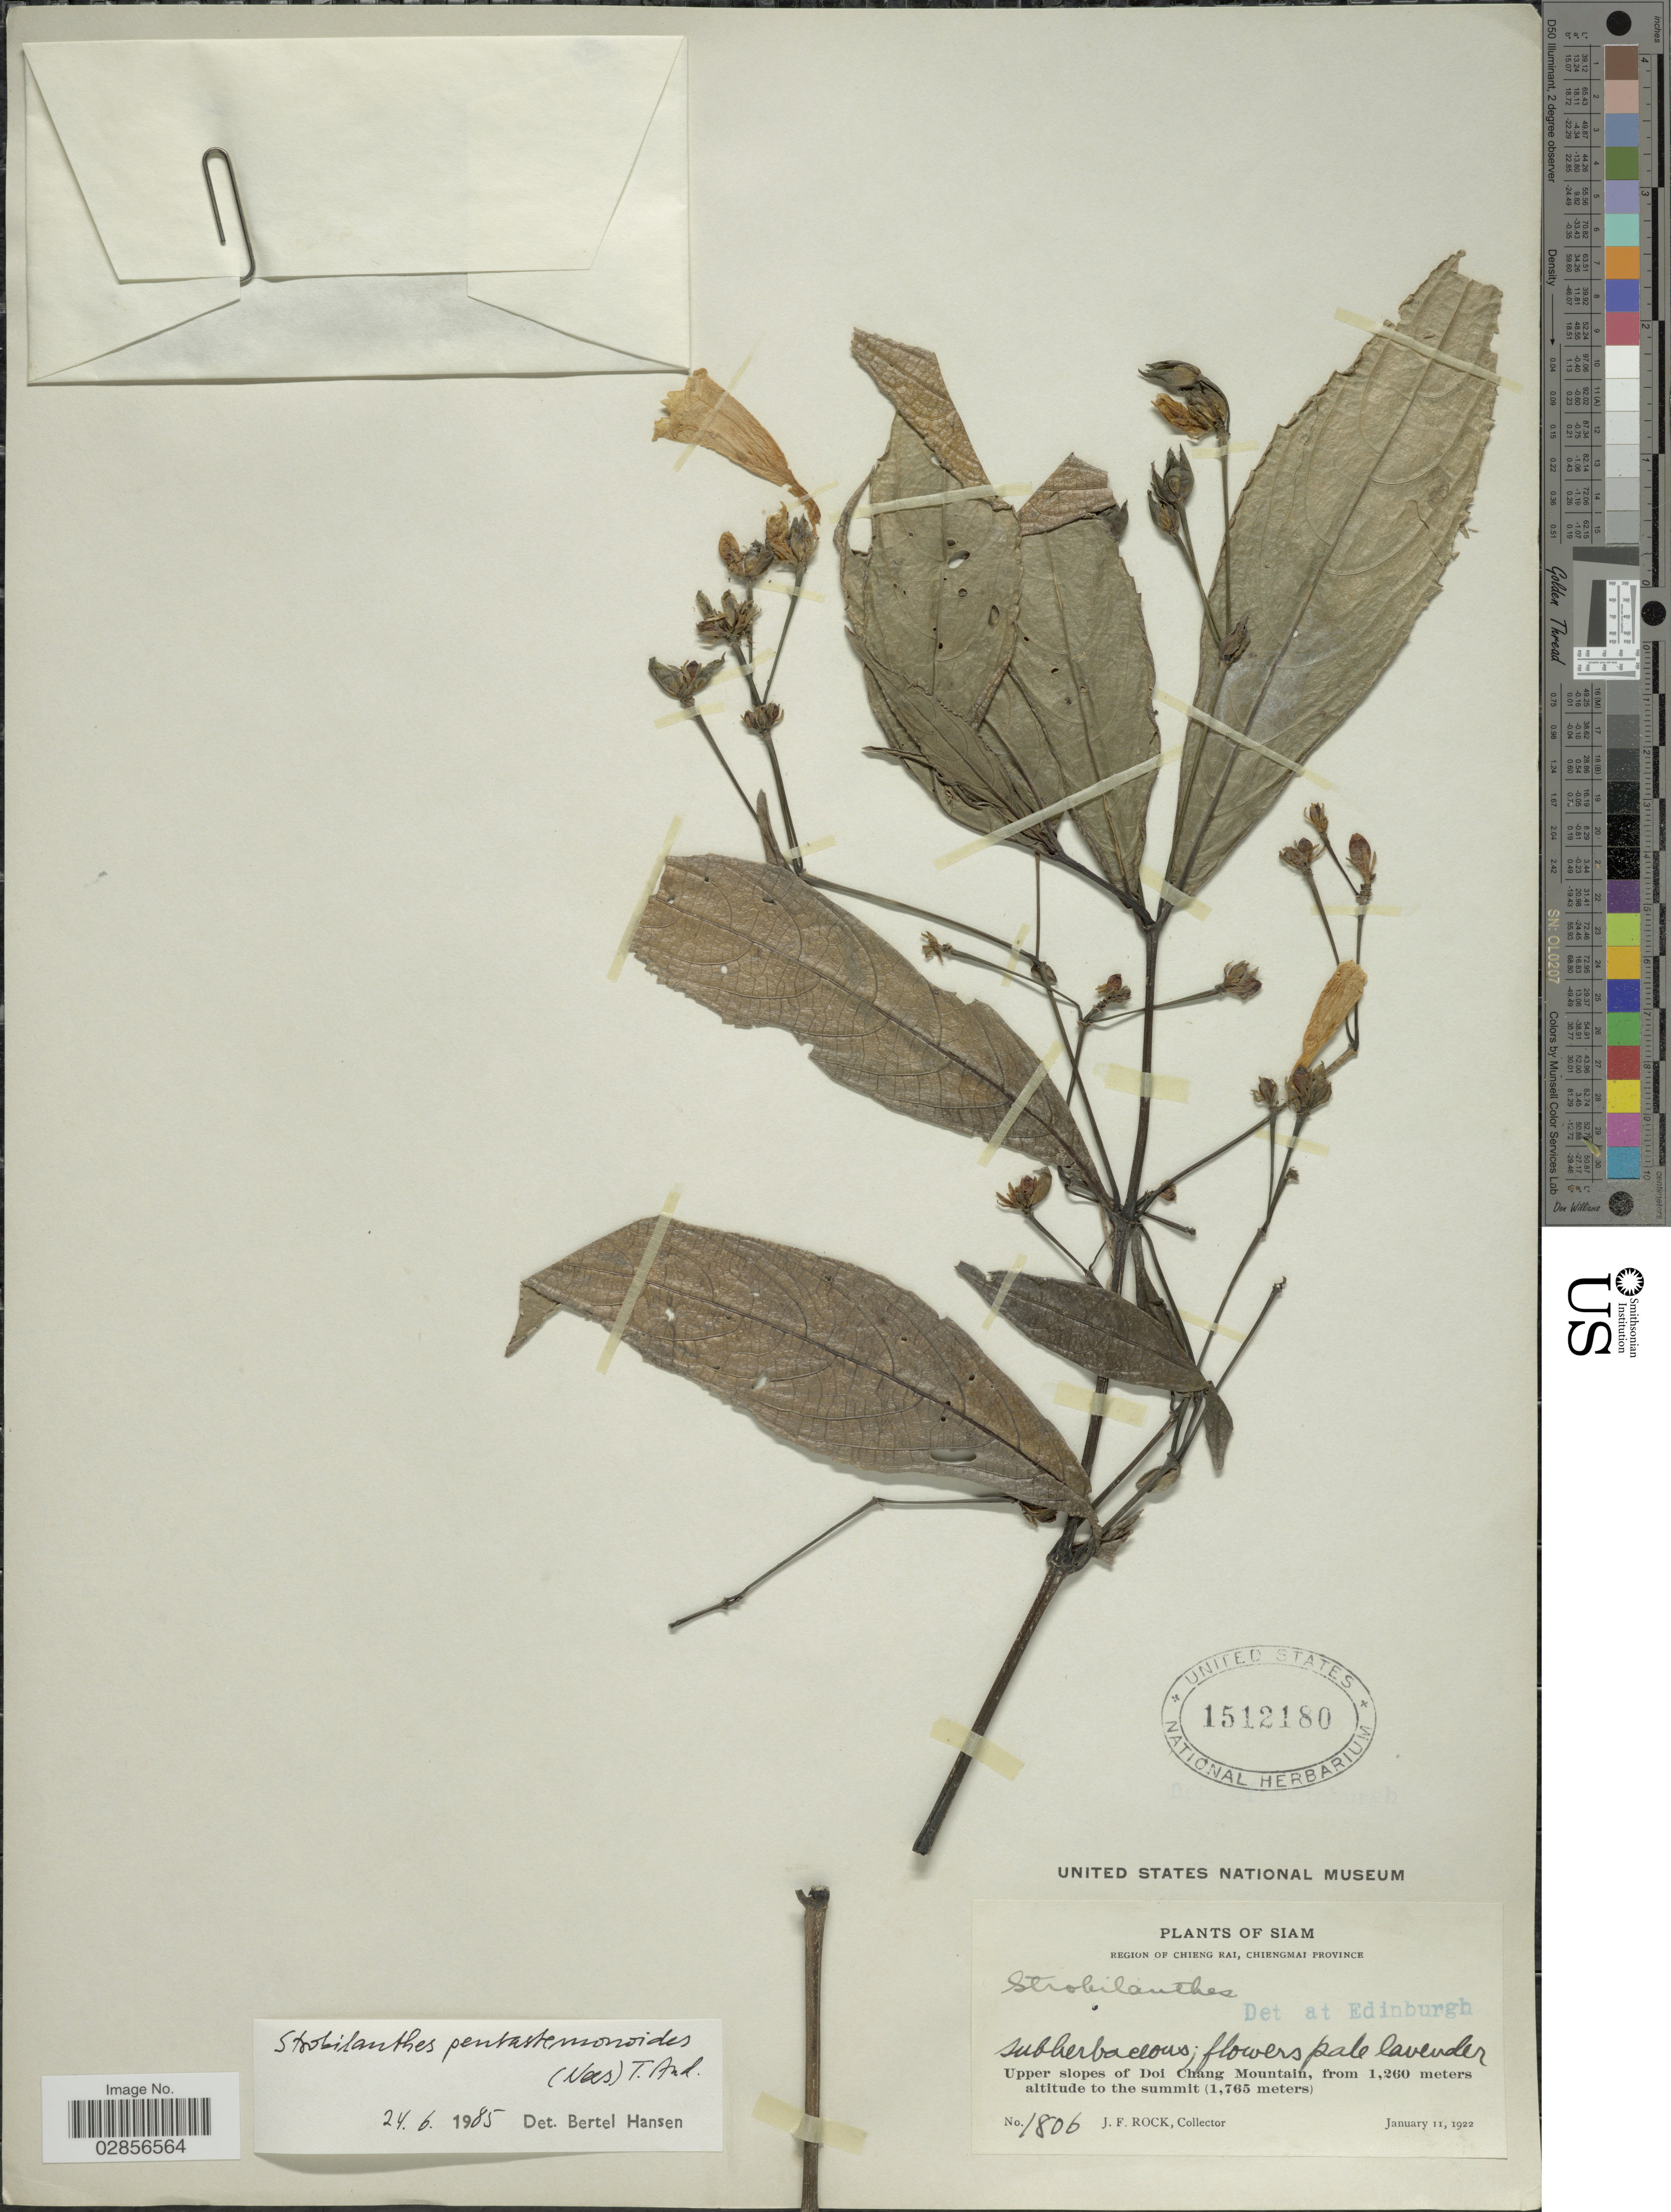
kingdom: Plantae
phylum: Tracheophyta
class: Magnoliopsida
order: Lamiales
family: Acanthaceae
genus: Strobilanthes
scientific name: Strobilanthes pentstemonoides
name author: (Nees) T. Anderson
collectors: J. Rock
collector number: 1806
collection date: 1922-01-11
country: Thailand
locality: Siam, Region of Chieng Raim Chiengmai Province, Upper slopes of Doi Chang Mountain to the summit.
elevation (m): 1260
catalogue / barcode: US 1512180